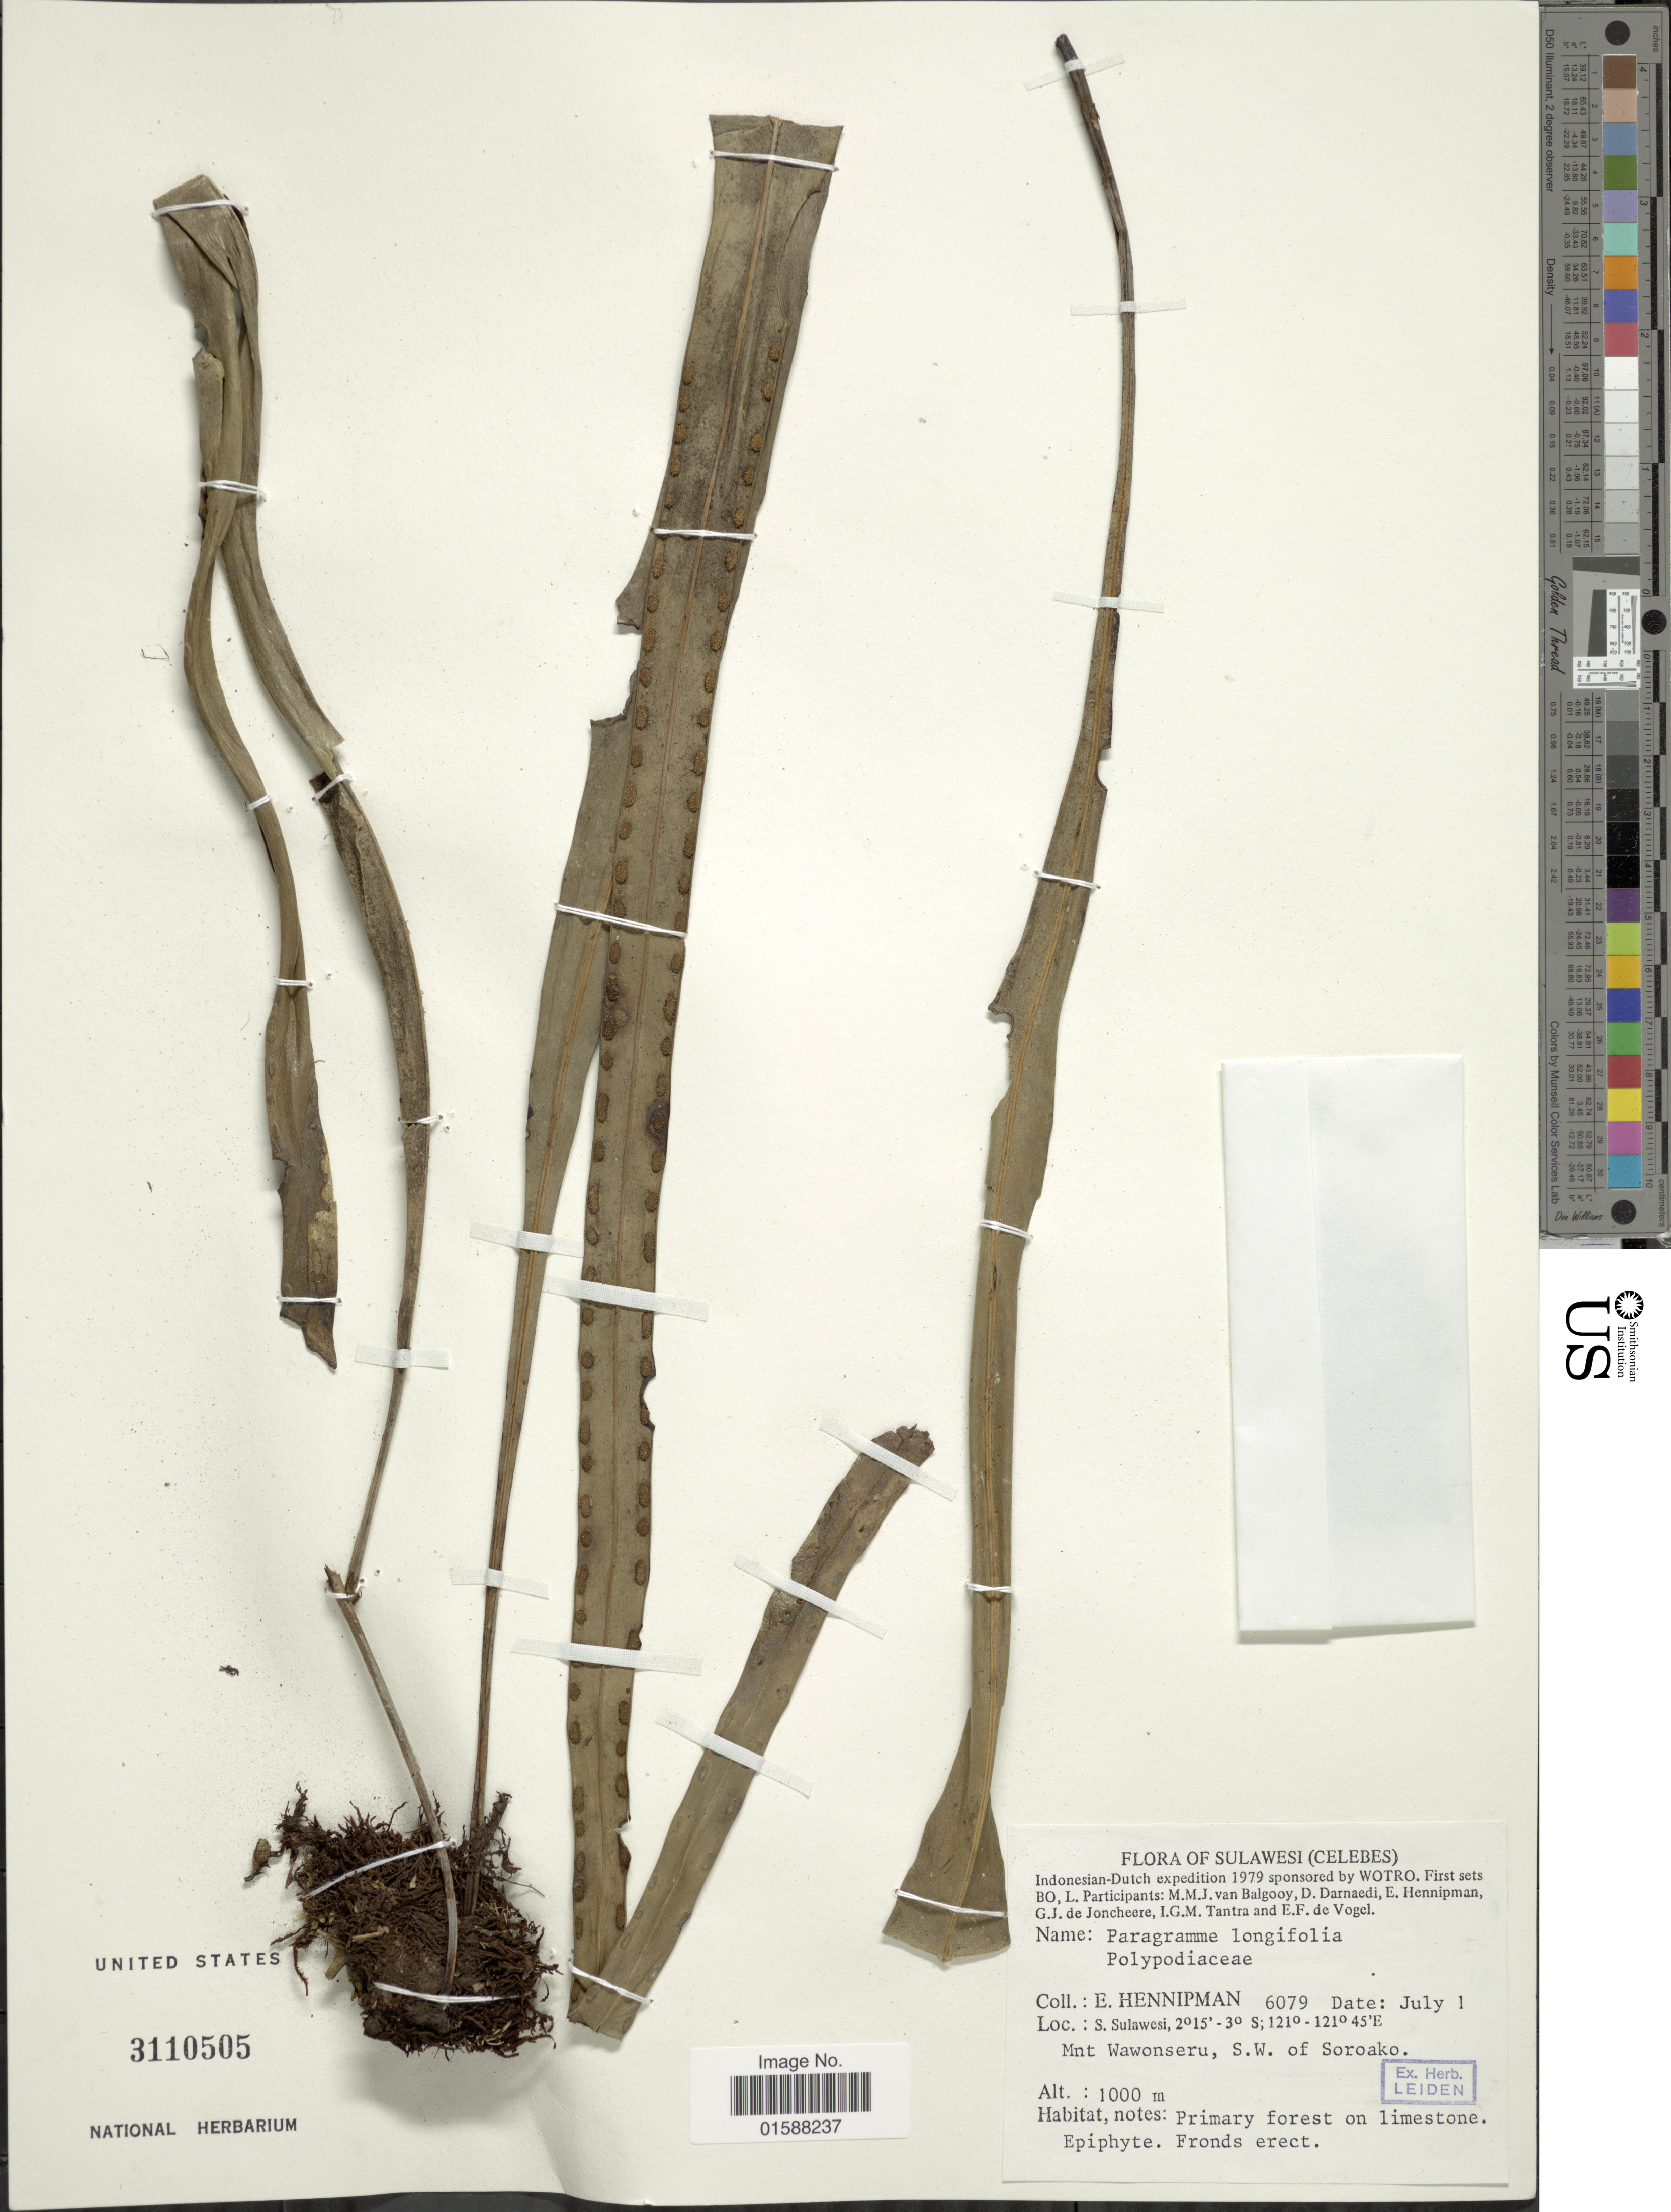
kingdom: Plantae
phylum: Tracheophyta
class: Polypodiopsida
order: Polypodiales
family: Polypodiaceae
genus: Lepisorus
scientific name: Lepisorus longifolius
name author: (Blume) Holttum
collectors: E. Hennipman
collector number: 6079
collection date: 1979-07-01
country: Indonesia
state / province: Sulawesi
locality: Sulawesi (Celebes). S. Sulawesi, Mnt Wawonseru, S.W. of Soroako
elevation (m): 1000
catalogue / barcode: US 3110505